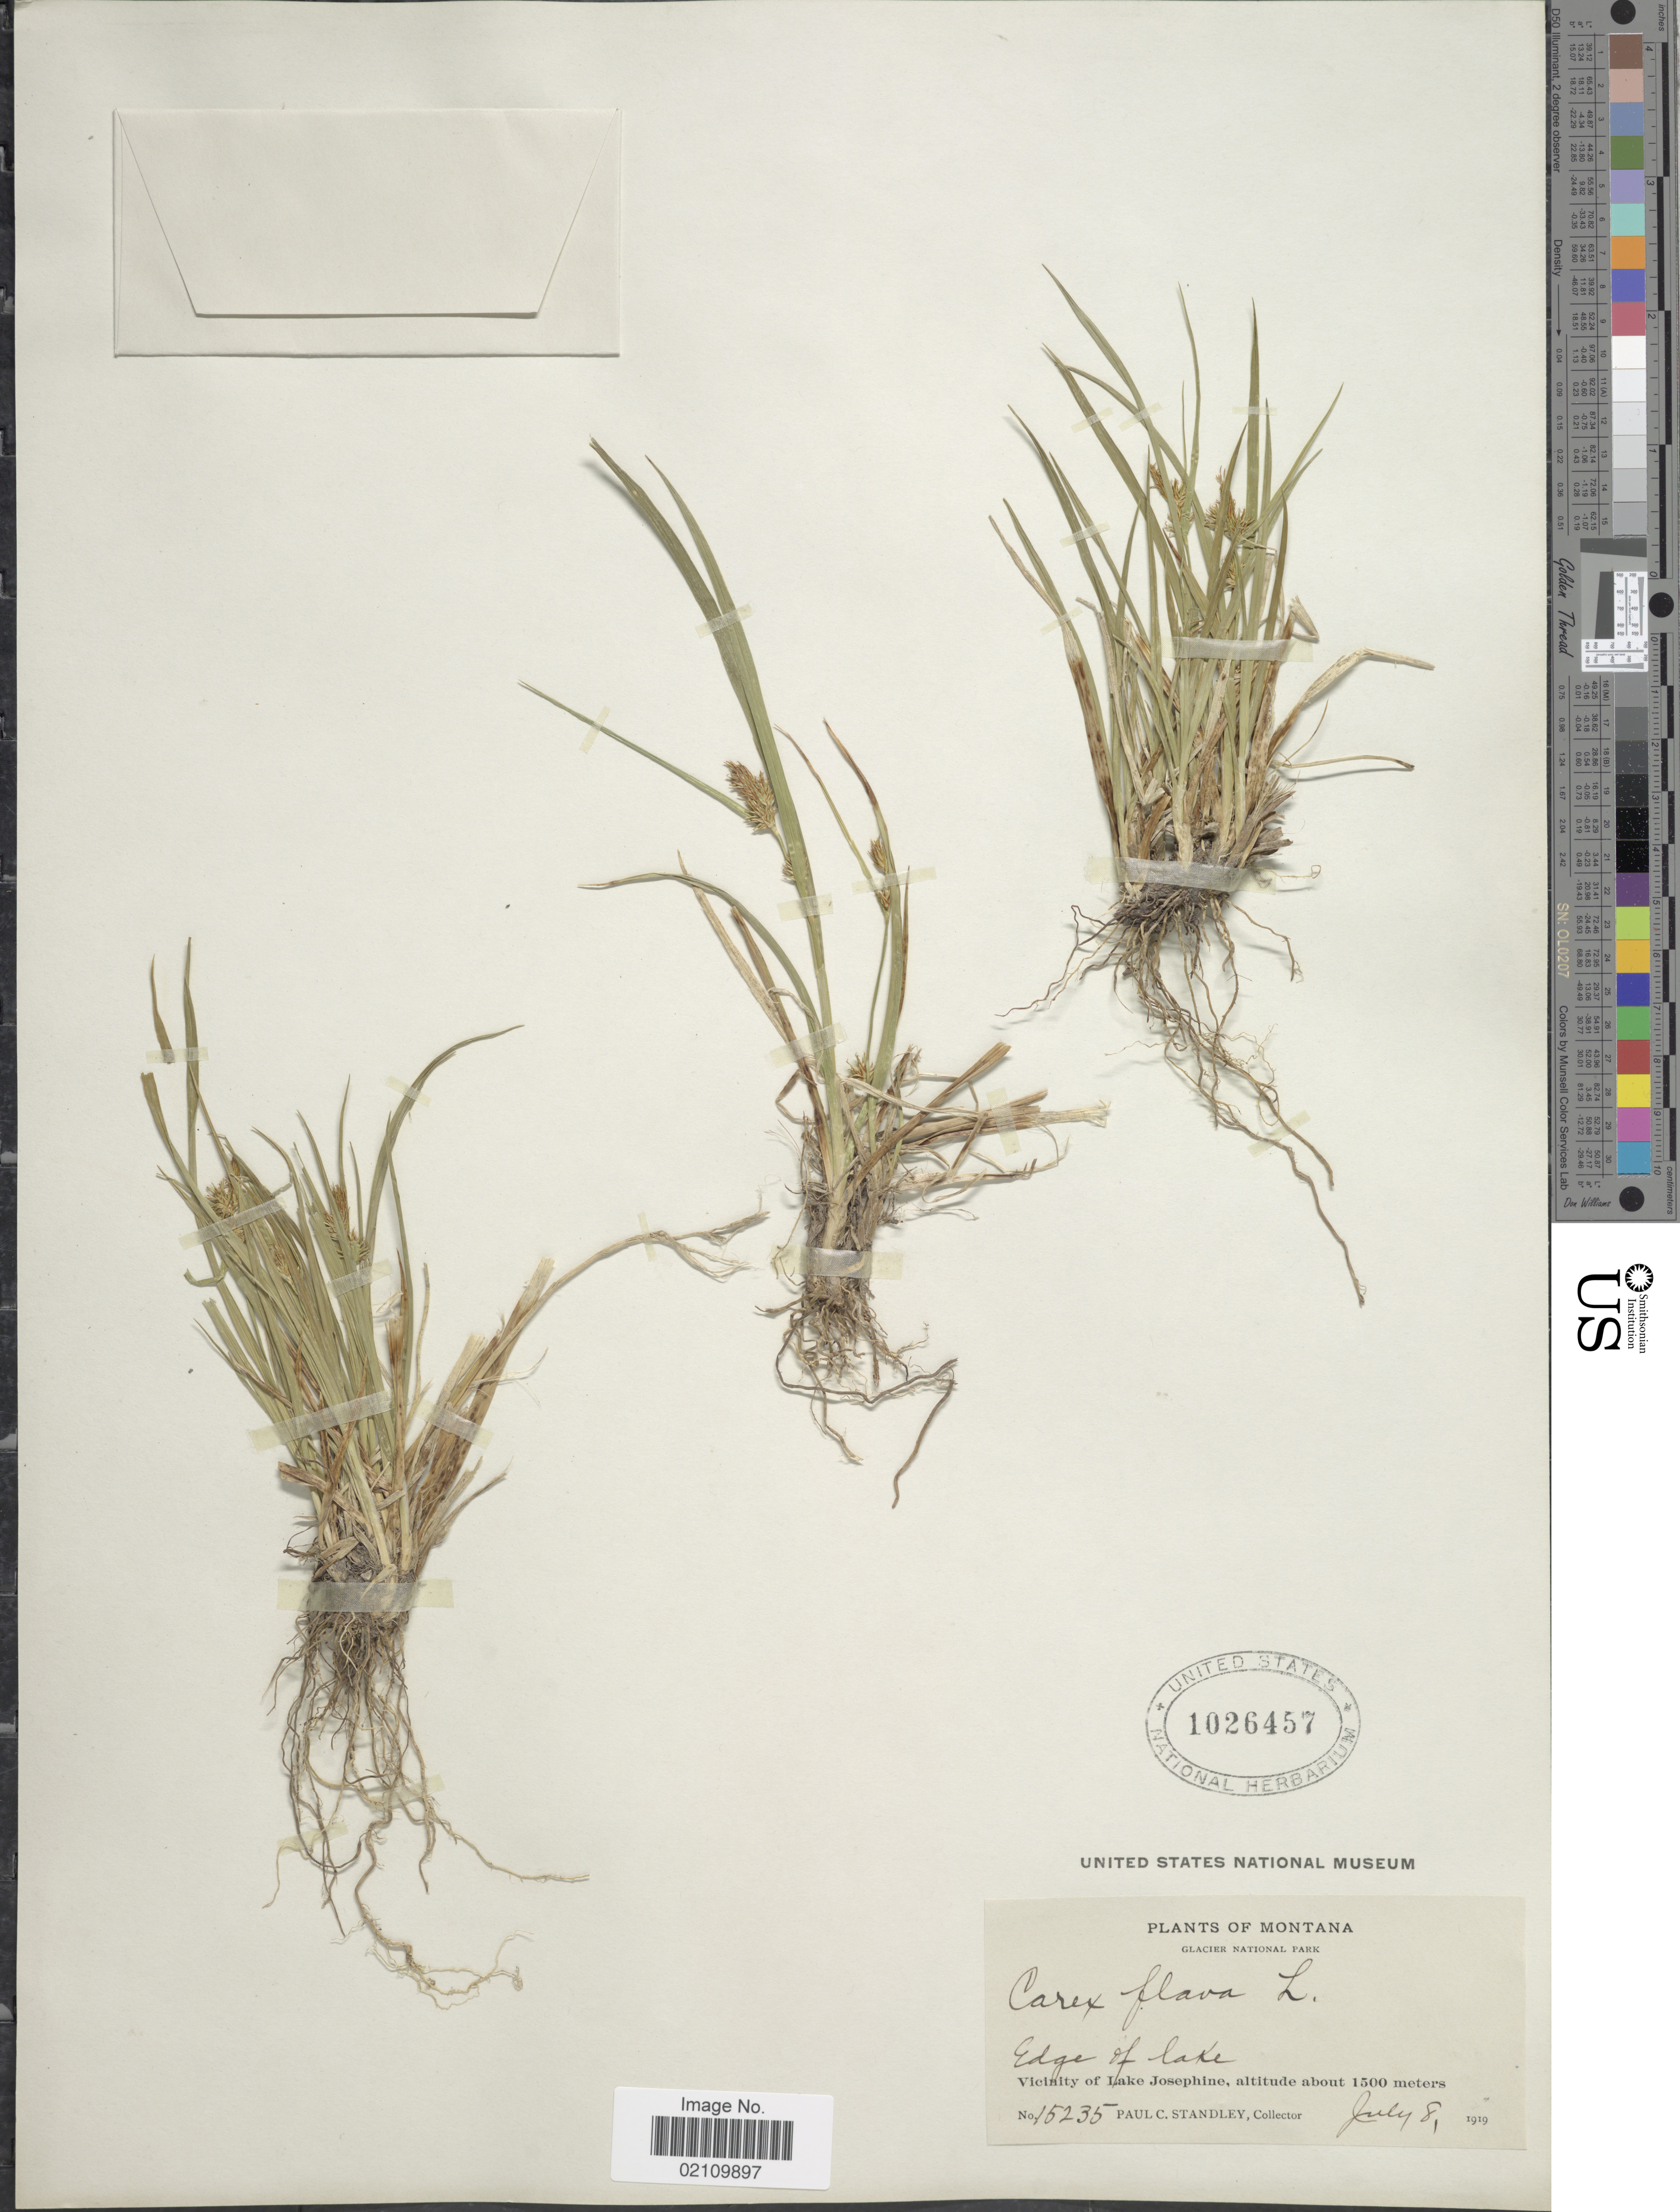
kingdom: Plantae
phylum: Tracheophyta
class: Liliopsida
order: Poales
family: Cyperaceae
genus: Carex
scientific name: Carex flava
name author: L.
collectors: P. C. Standley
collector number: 15235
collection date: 1919-07-08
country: United States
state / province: Montana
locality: Glacier National Park. Edge of lake. Vicinity of Lake Josephine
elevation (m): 1500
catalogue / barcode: US 1026457